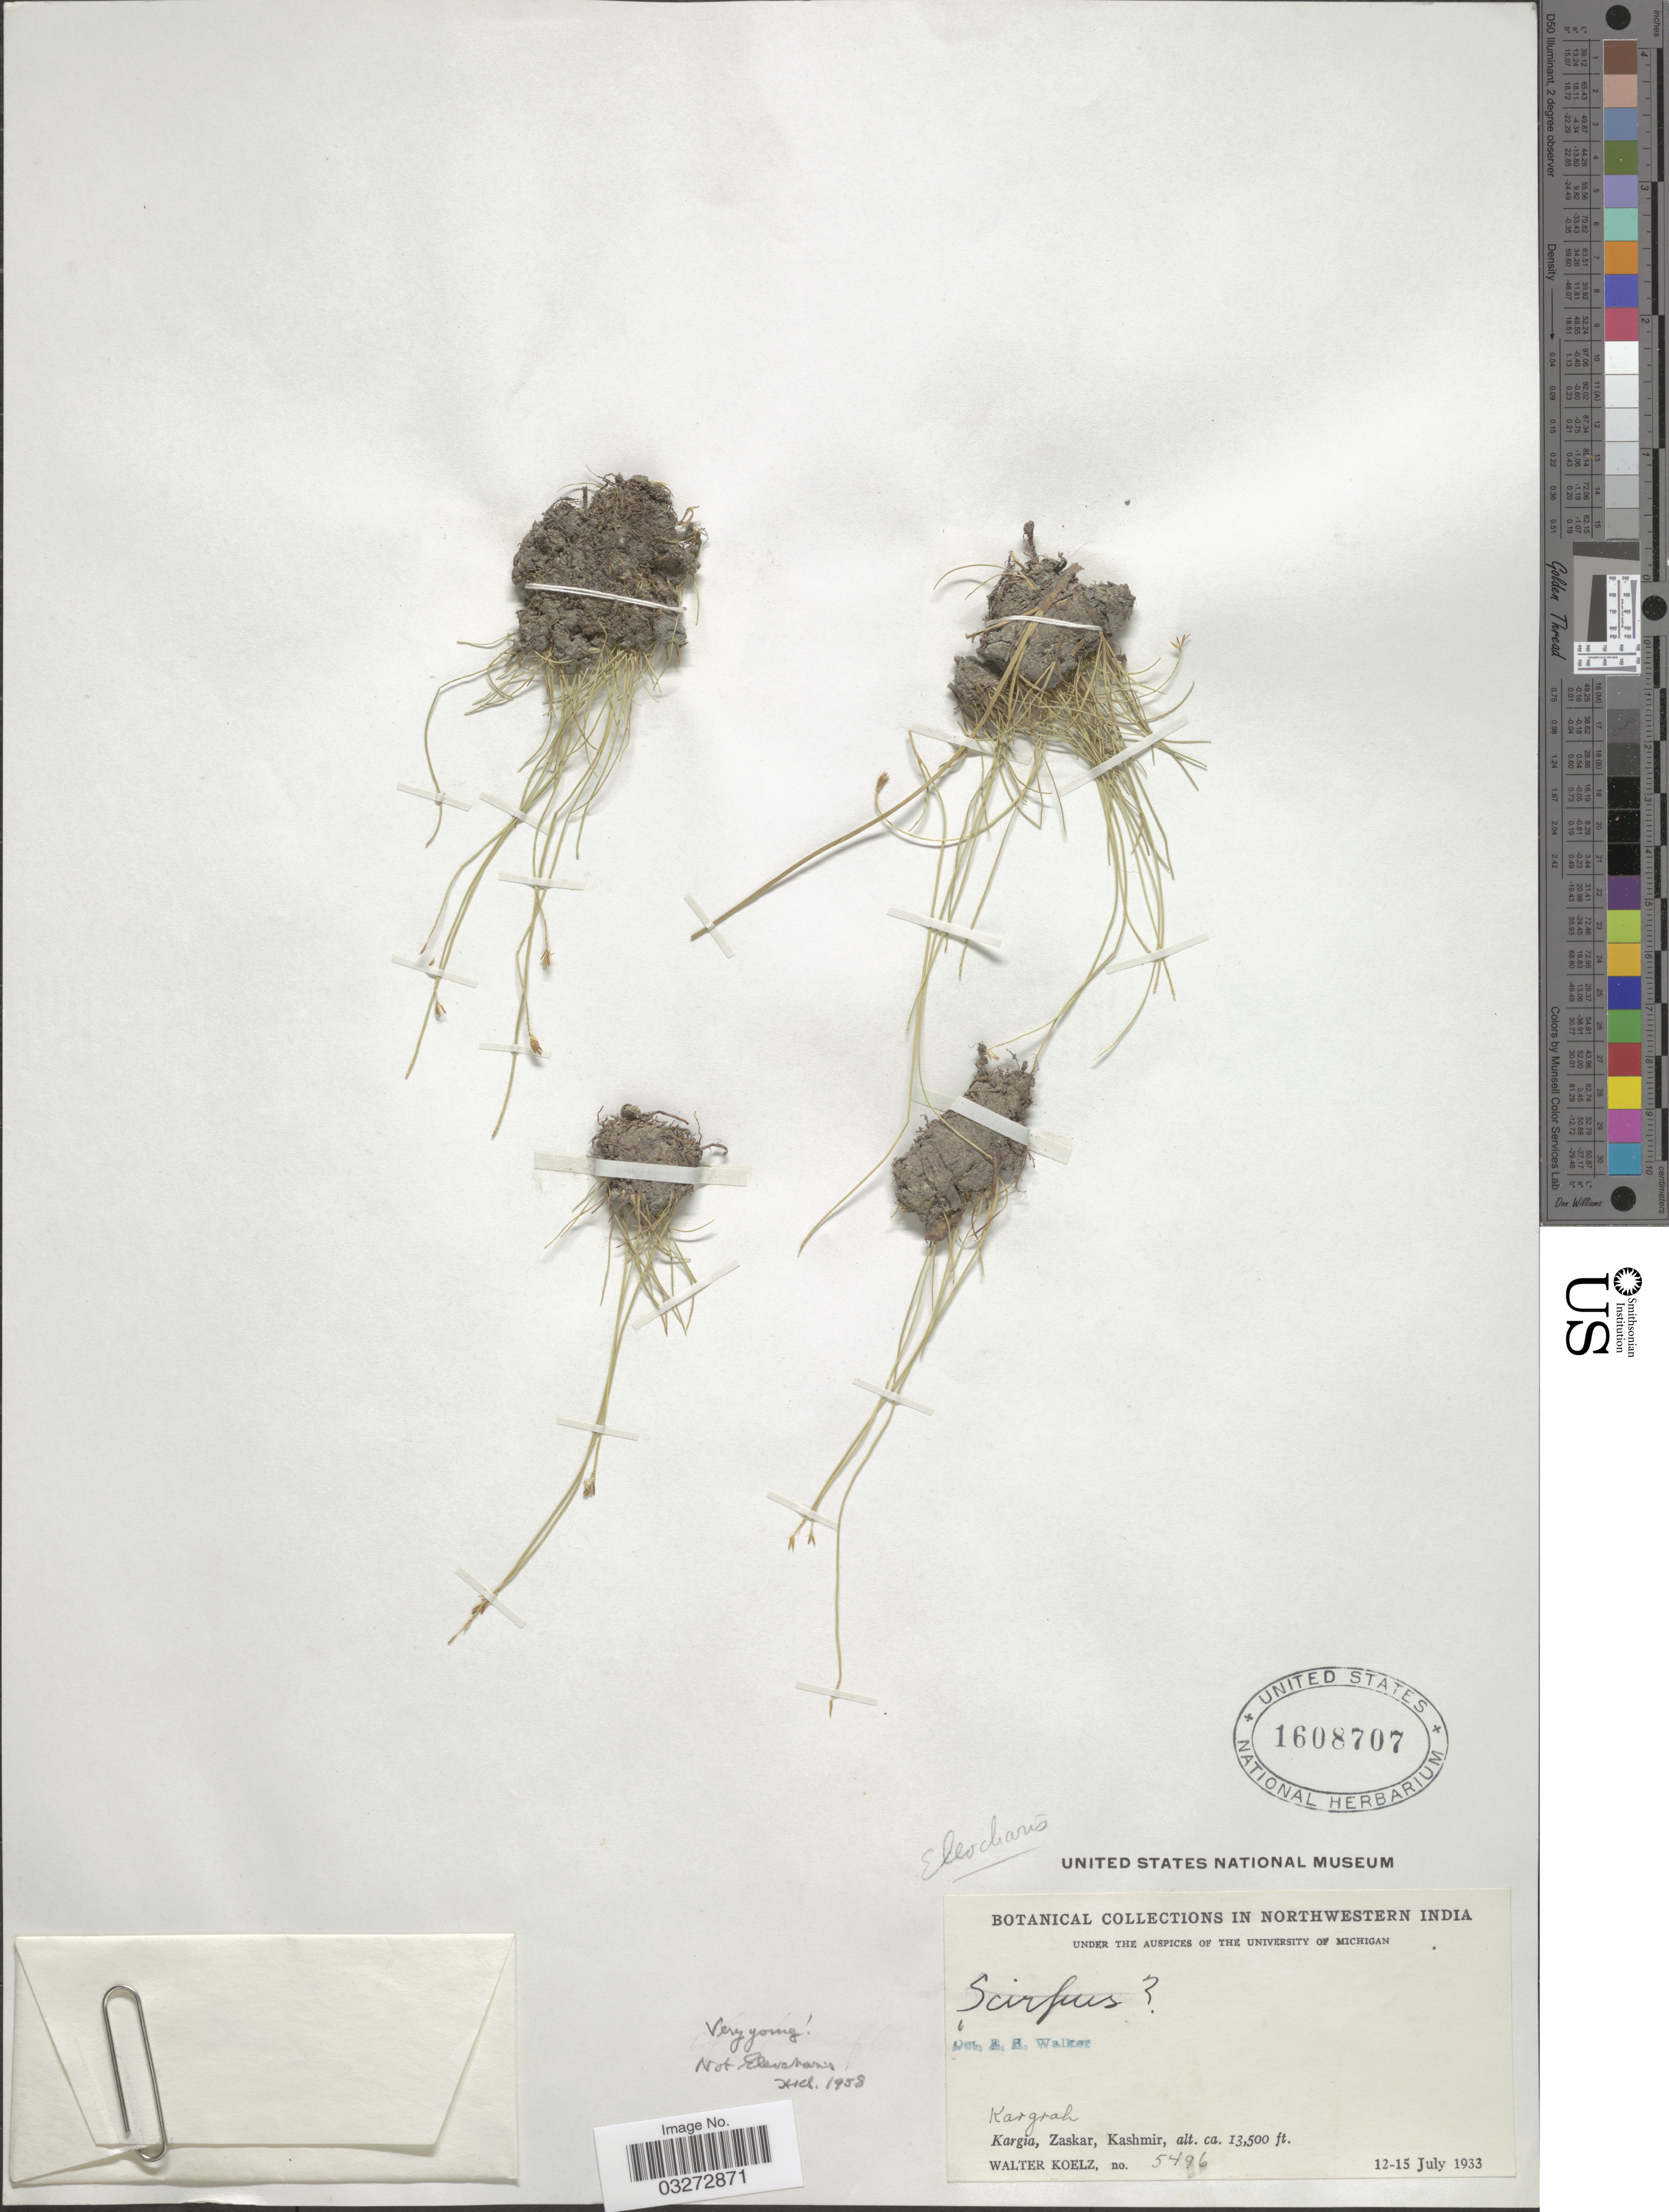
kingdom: Plantae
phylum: Tracheophyta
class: Liliopsida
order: Poales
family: Cyperaceae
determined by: Strong, Mark T., (BOT), Smithsonian Institution - National Museum of Natural History (UNITED STATES)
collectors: W. N. Koelz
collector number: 5496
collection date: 1933-07-12/1933-07-15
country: India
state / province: Jammu and Kashmir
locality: Northwestern India. Kargrah. Kargia, Zaskar, Kashmir.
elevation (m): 4115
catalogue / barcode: US 1608707